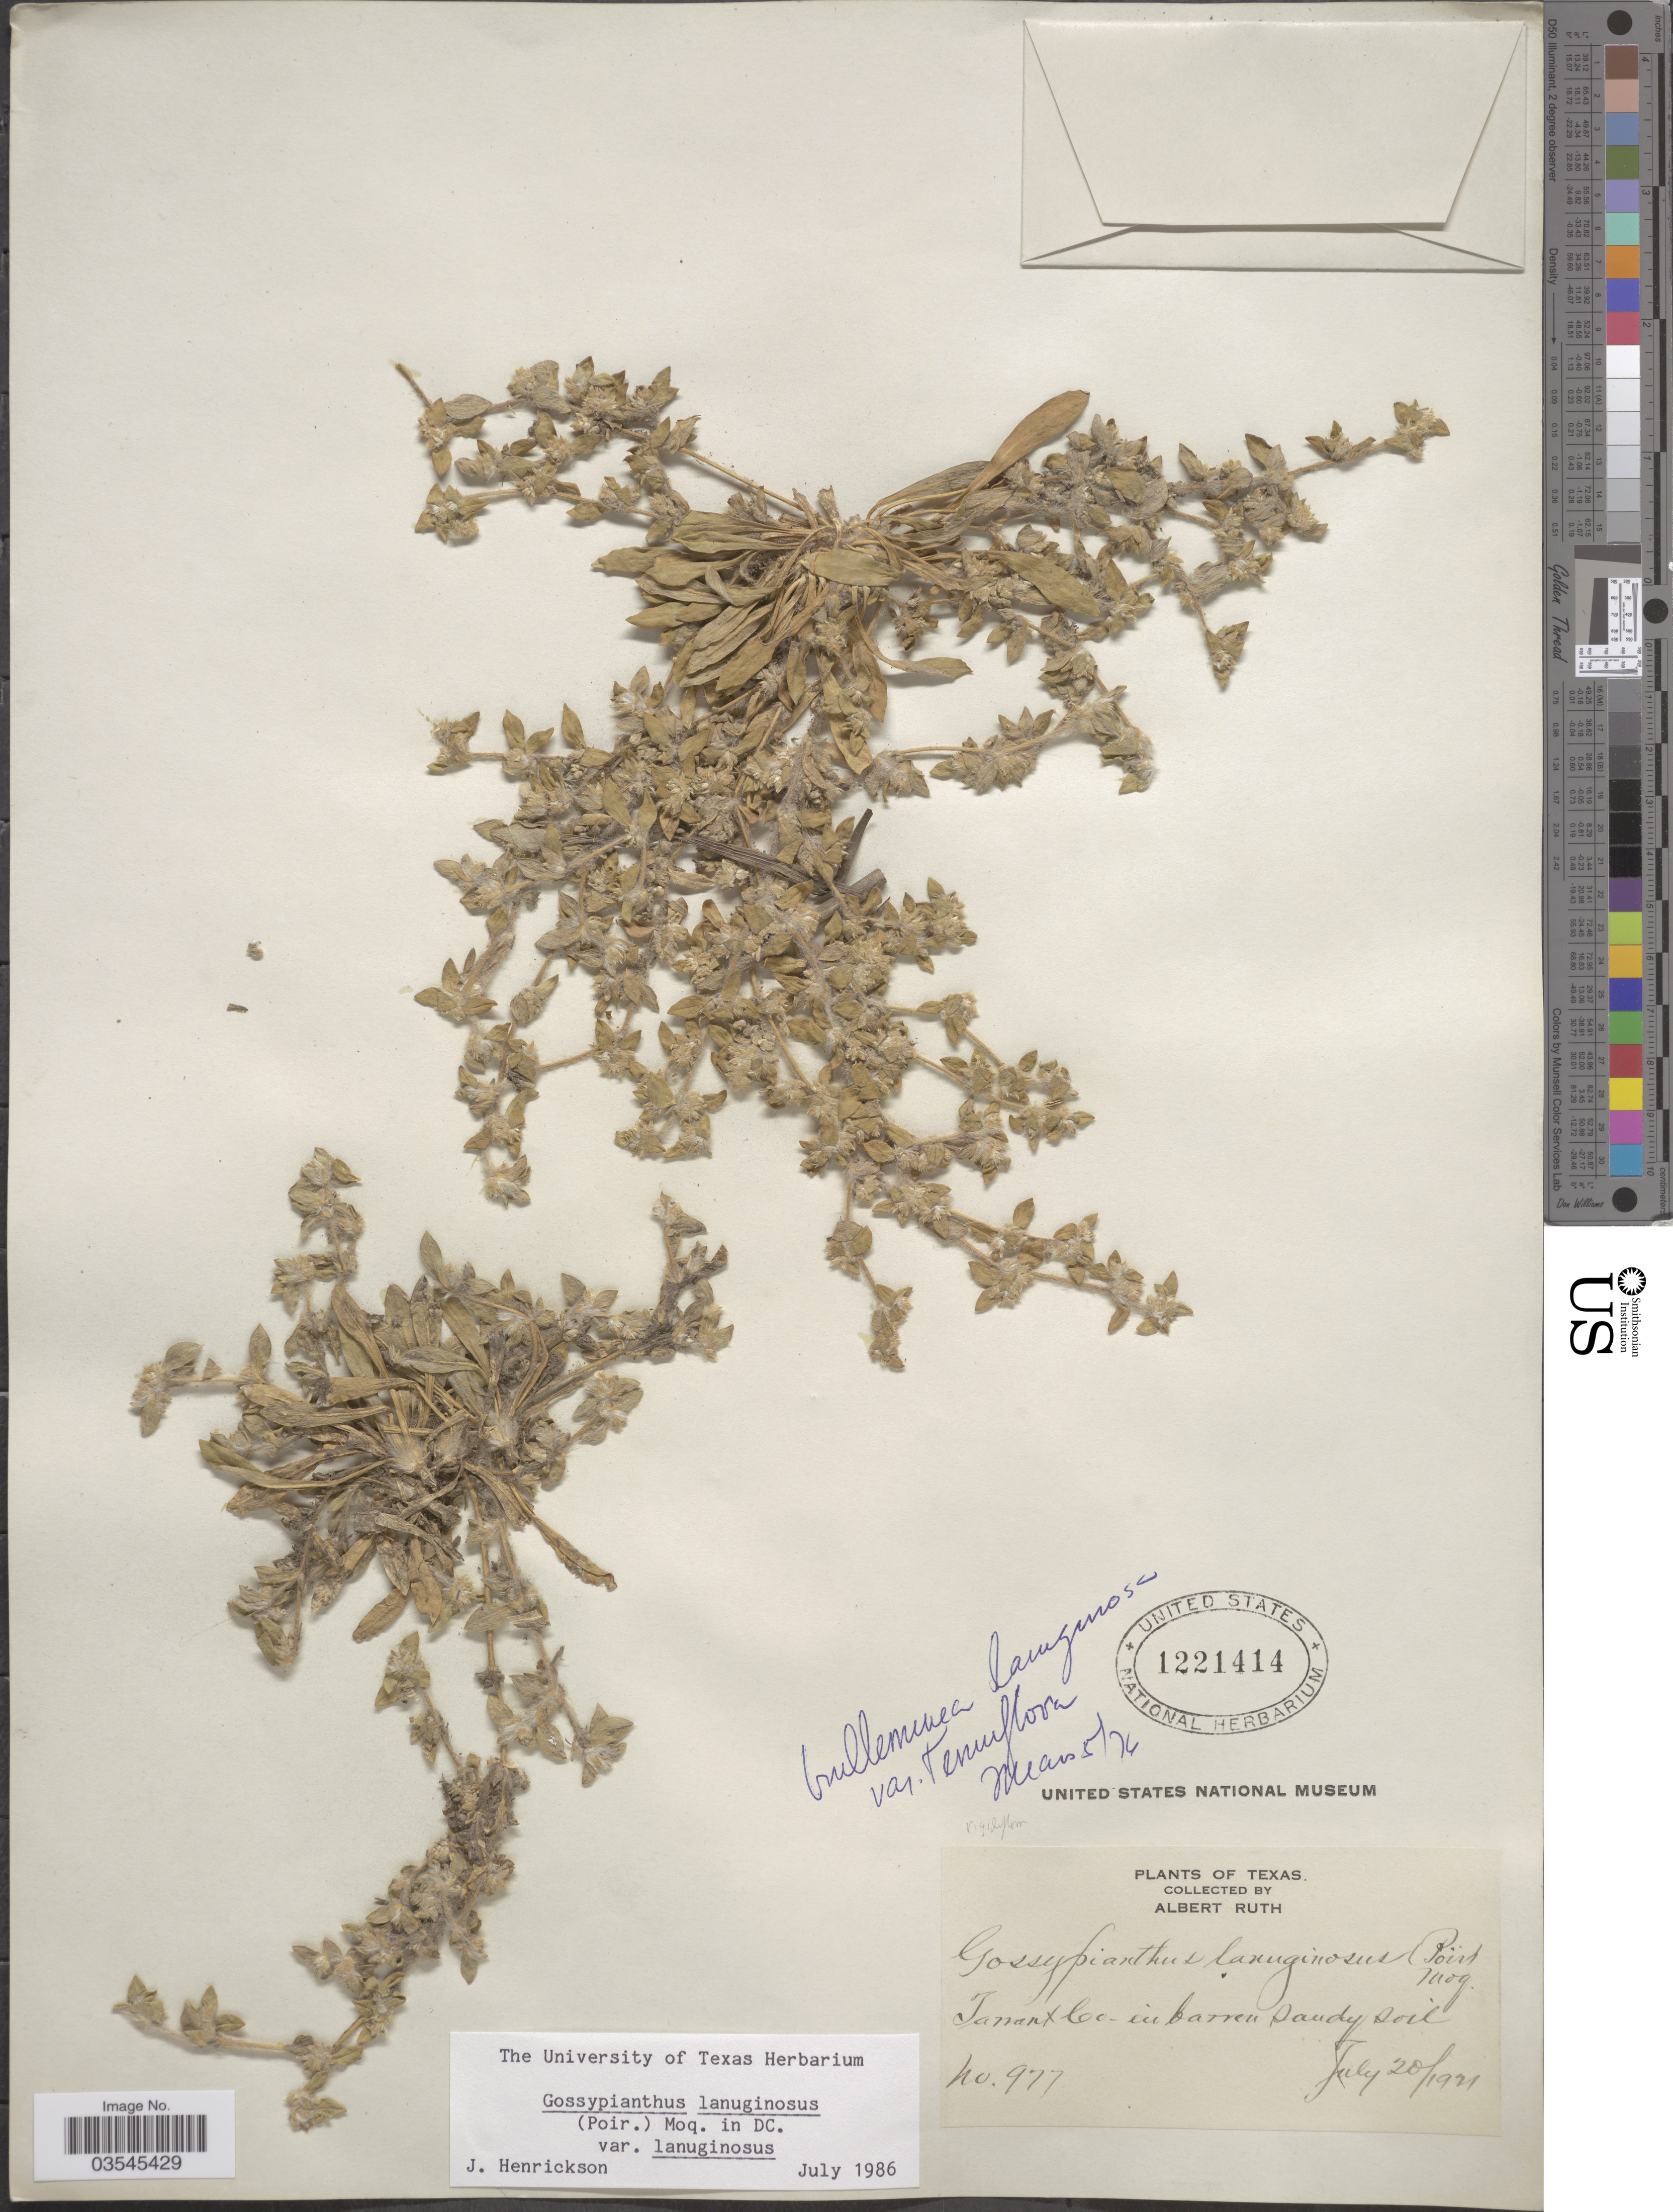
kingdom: Plantae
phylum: Tracheophyta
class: Magnoliopsida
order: Caryophyllales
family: Amaranthaceae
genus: Guilleminea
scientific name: Guilleminea lanuginosa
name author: (Poir.) Benth. & Hook. f.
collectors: A. Ruth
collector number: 977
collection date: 1921-07-20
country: United States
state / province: Texas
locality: Tarrant Co.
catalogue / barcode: US 1221414